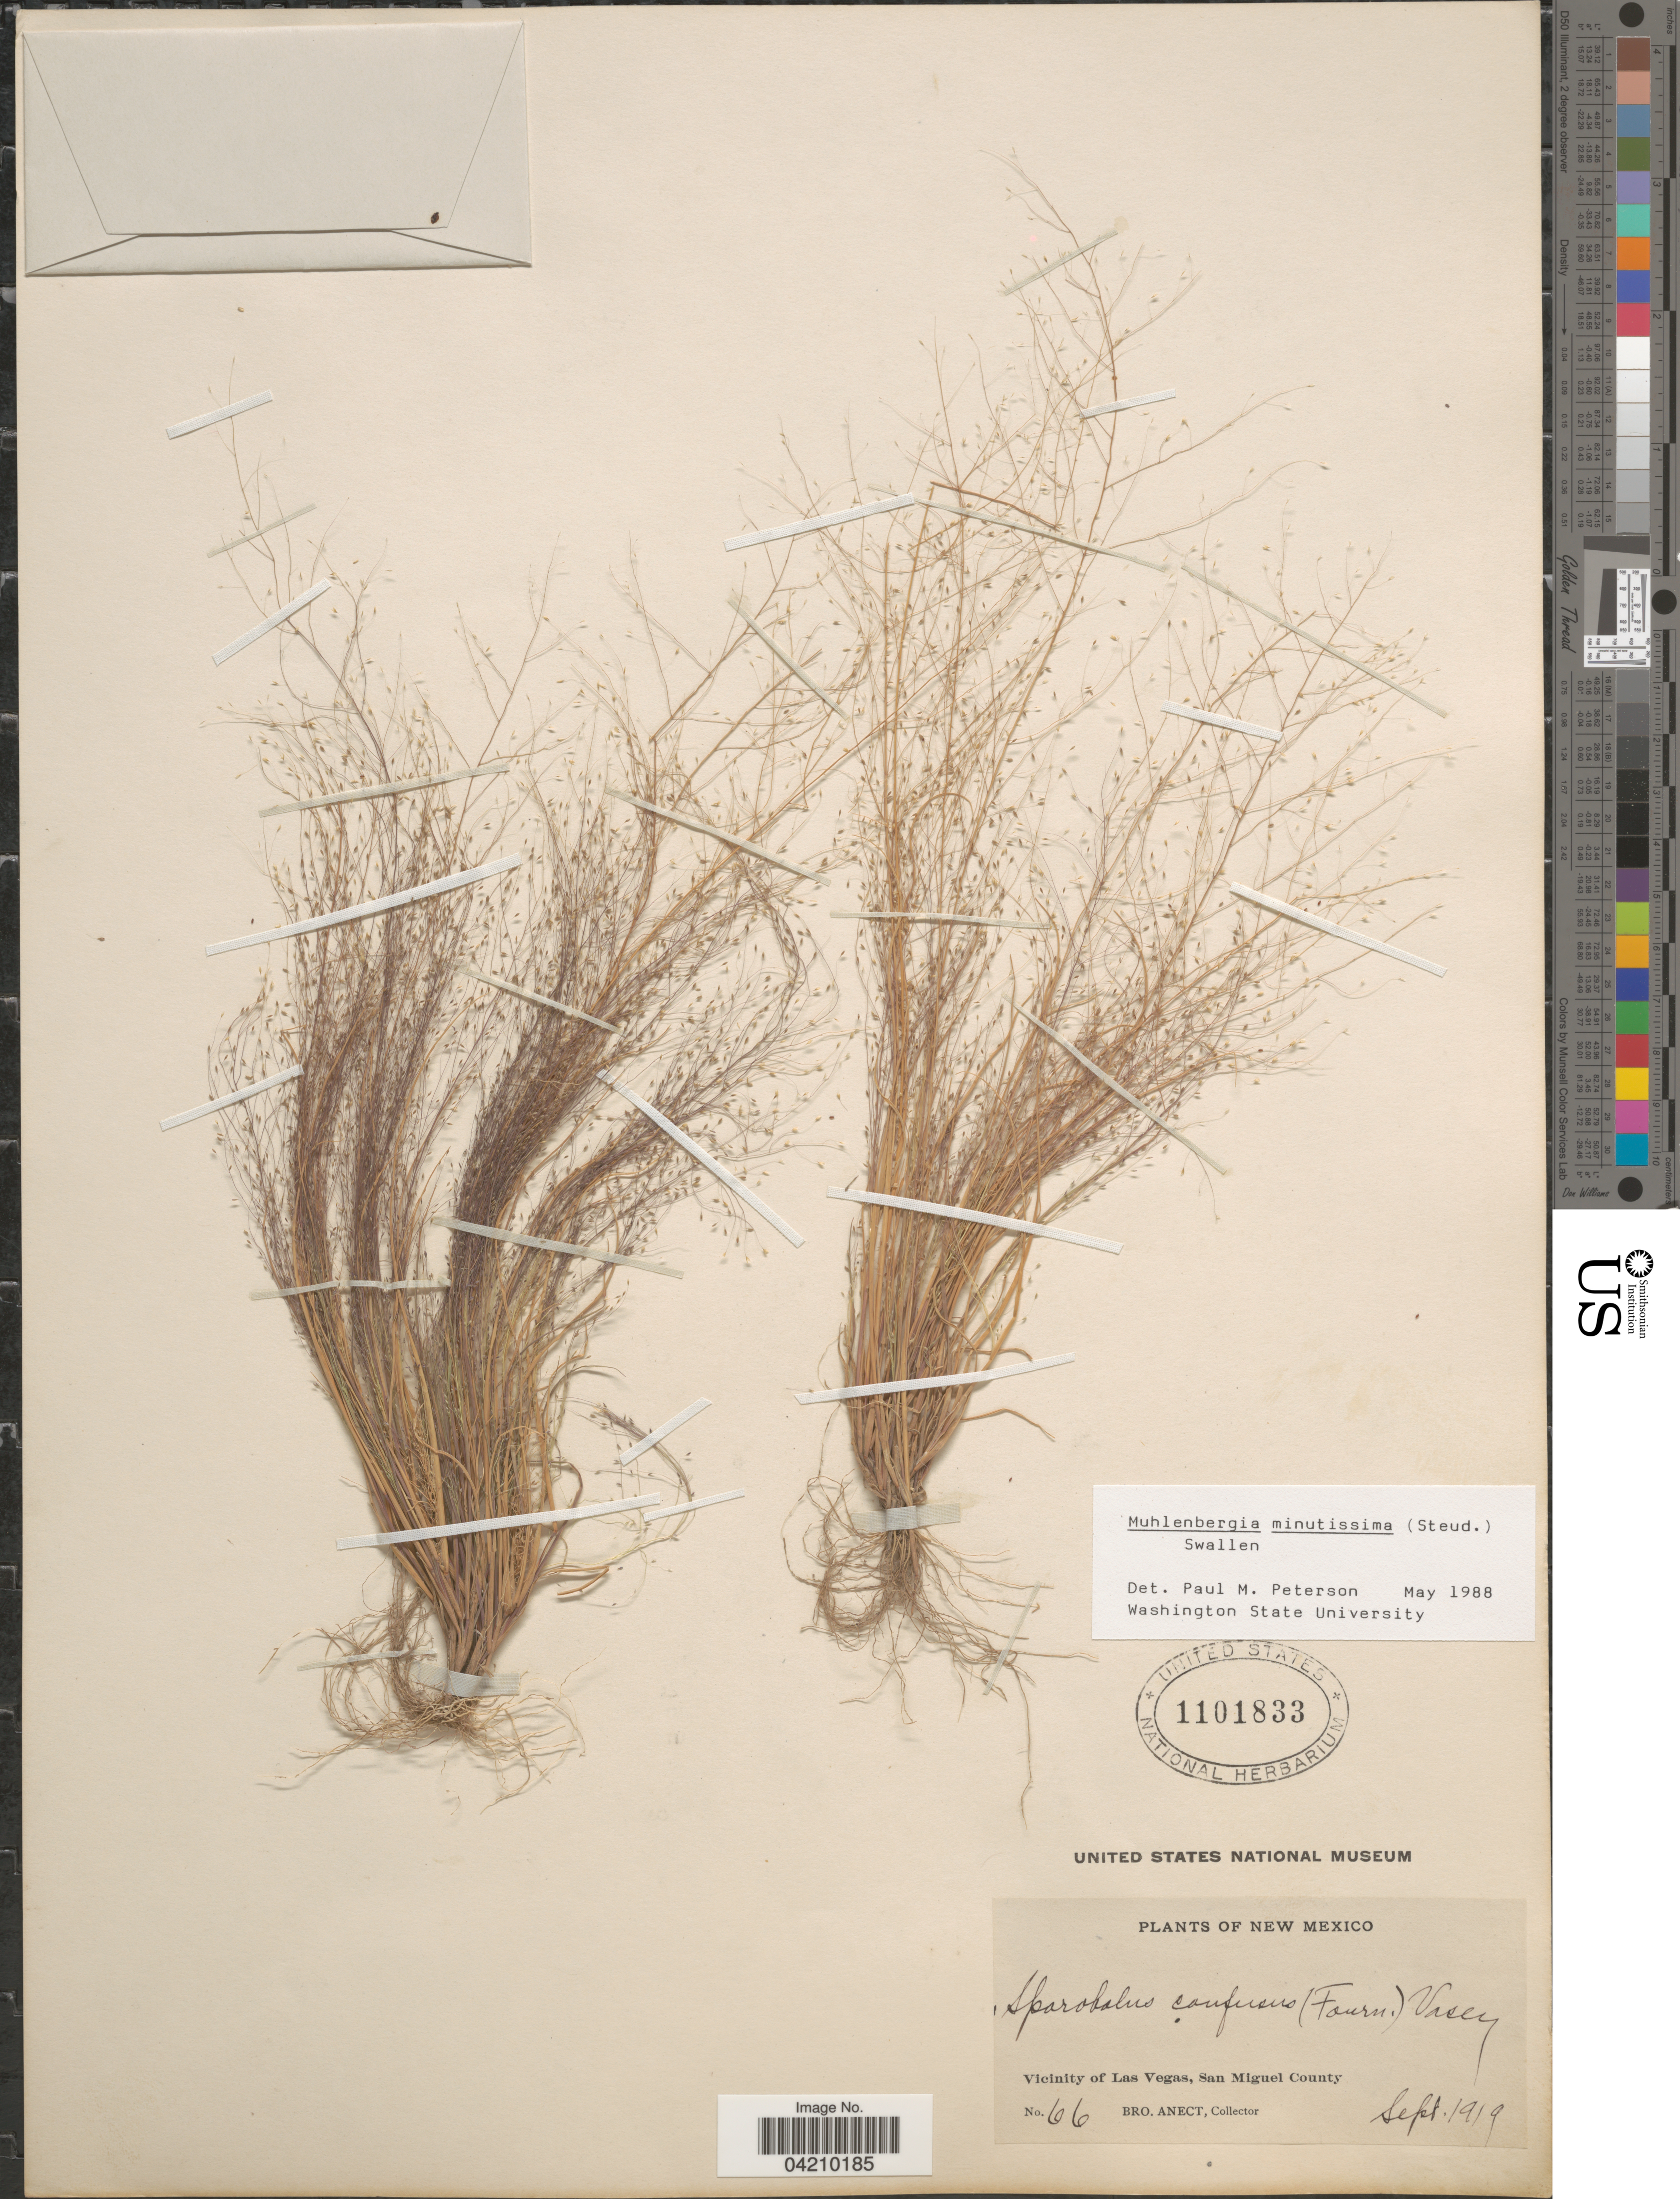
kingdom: Plantae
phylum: Tracheophyta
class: Liliopsida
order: Poales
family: Poaceae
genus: Muhlenbergia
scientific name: Muhlenbergia minutissima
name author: (Steud.) Swallen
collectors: B. Anect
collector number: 66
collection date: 1919-09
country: United States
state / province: New Mexico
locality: Vicinity of Las Vegas, San Miguel County.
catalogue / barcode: US 1101833